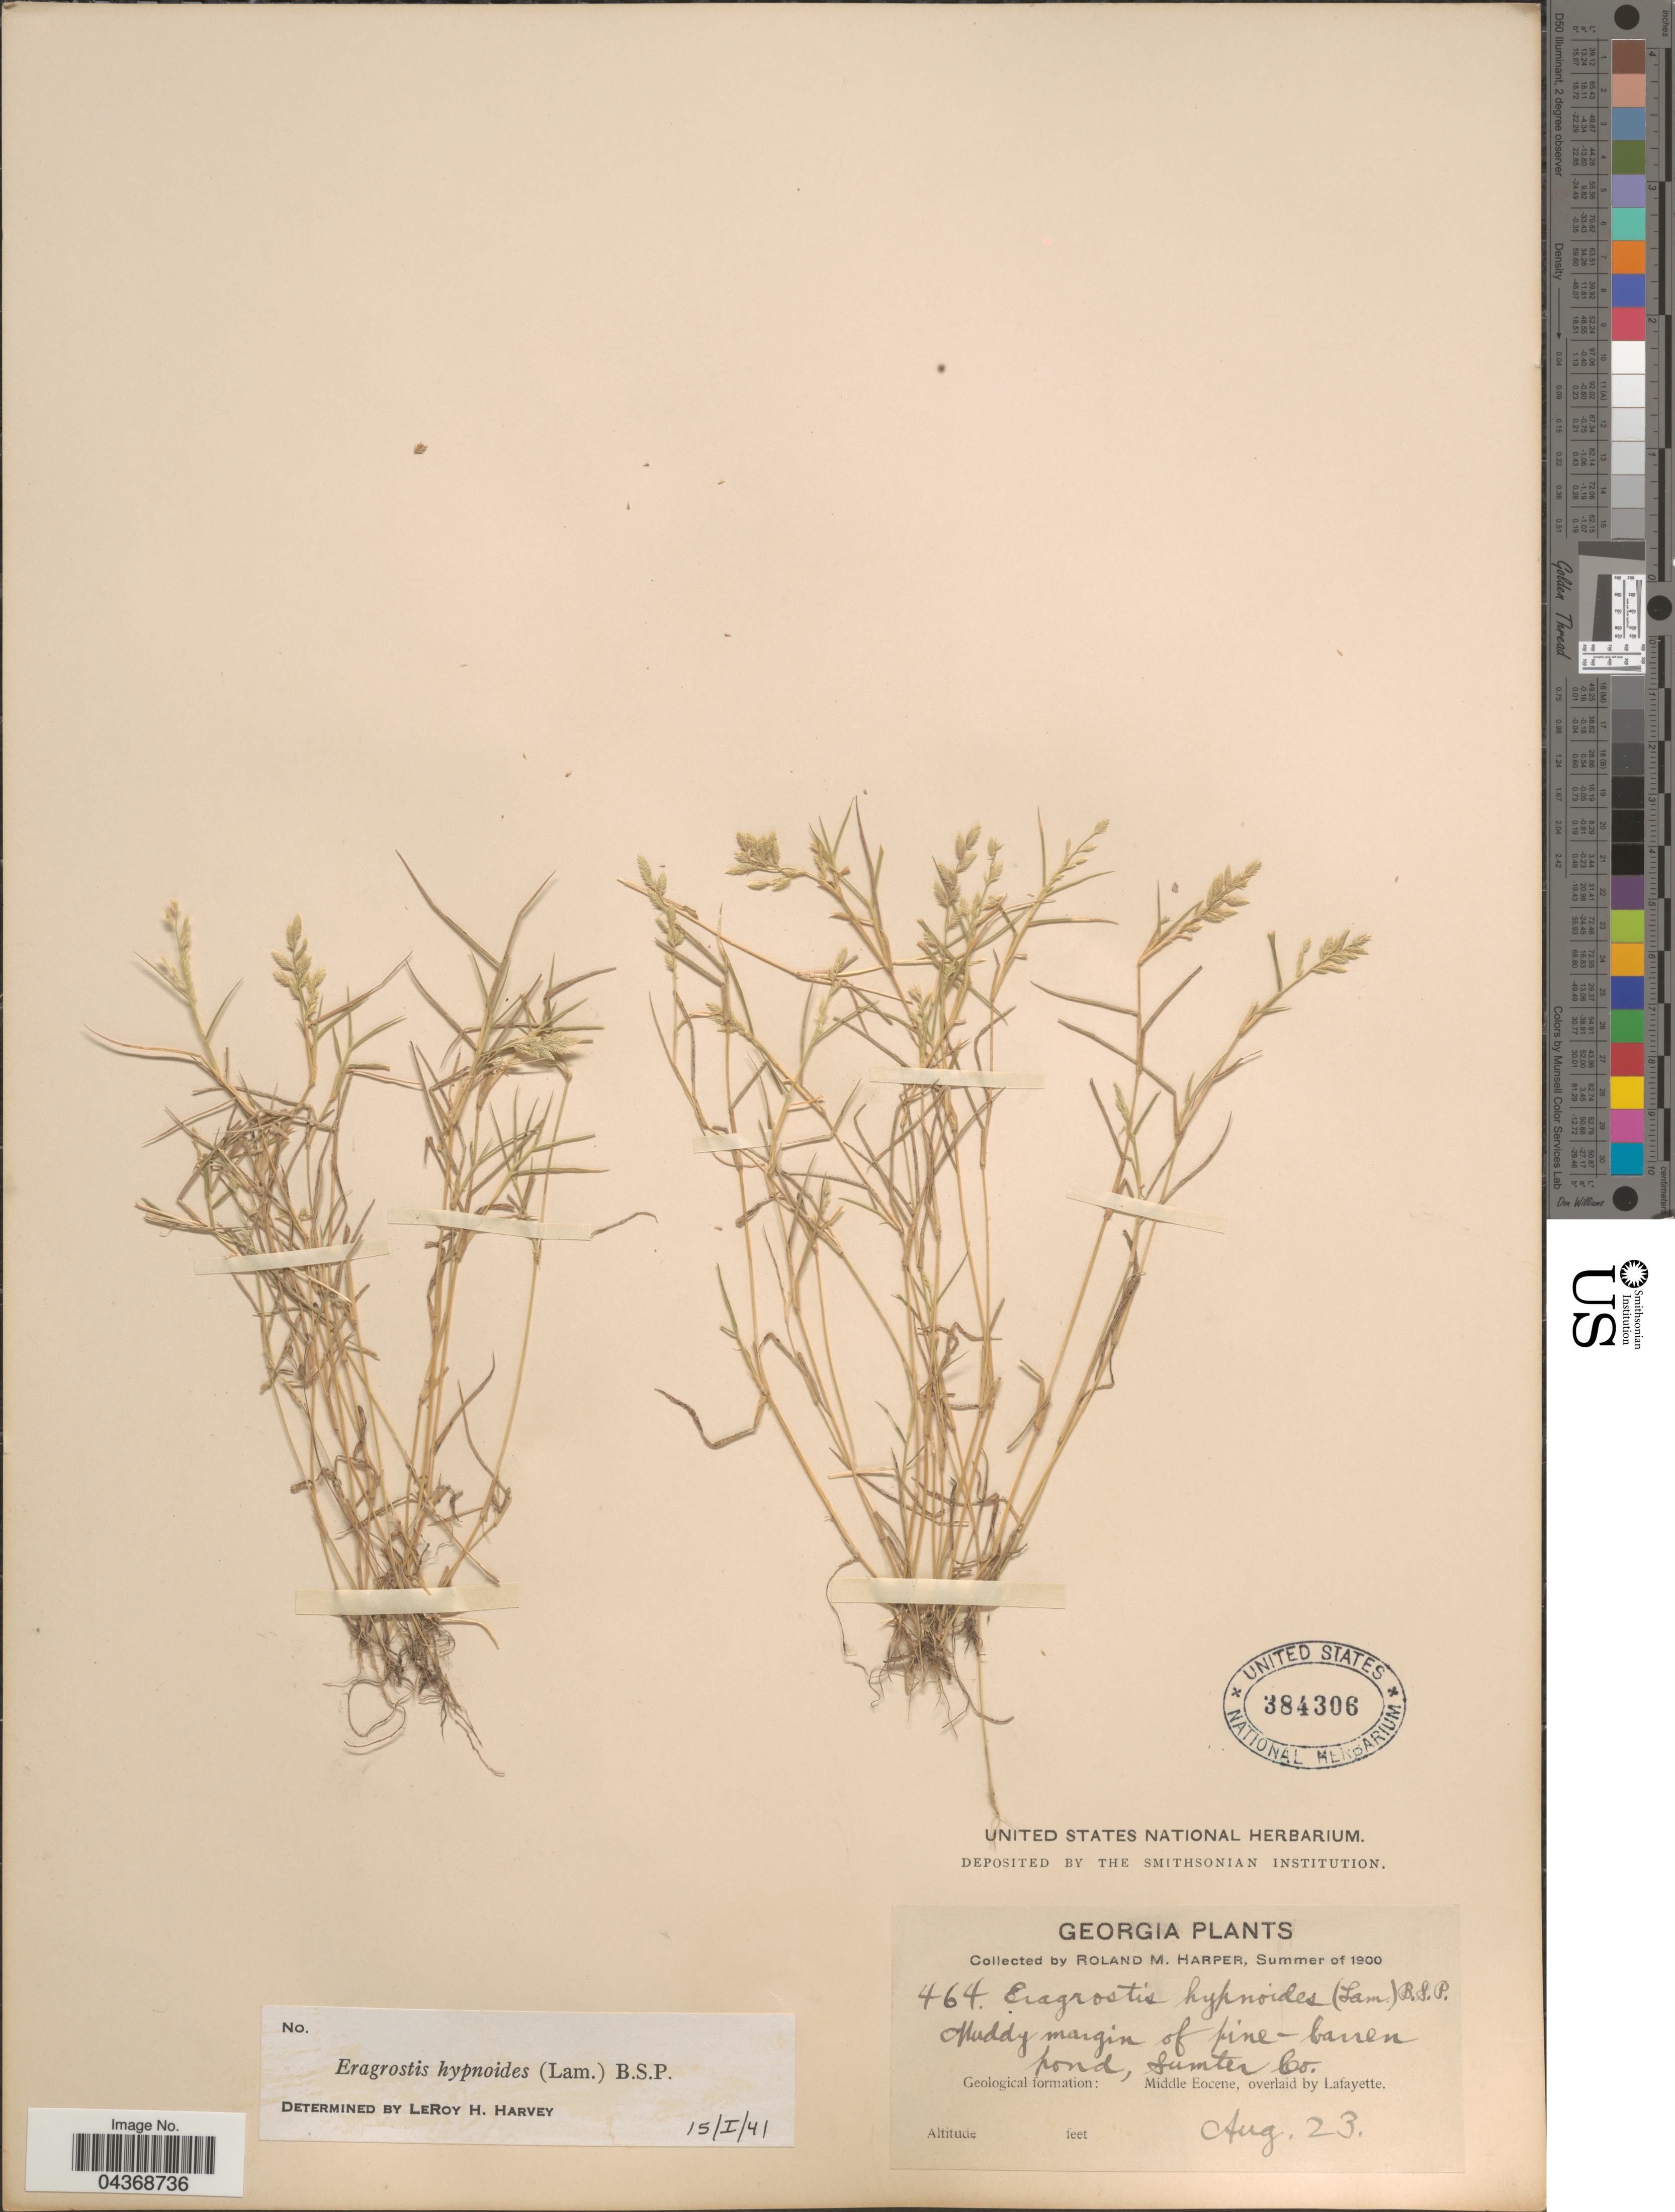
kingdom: Plantae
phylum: Tracheophyta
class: Liliopsida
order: Poales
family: Poaceae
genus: Eragrostis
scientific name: Eragrostis hypnoides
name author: (Lam.) Britton, Stearns & Poggenb.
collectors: R. M. Harper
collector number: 464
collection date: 1900-08-23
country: United States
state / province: Georgia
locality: Muddy margin of pine-barren pond, Sumter Co. Geological formation: Middle Eocene, overlaid by Lafayette.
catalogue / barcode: US 384306